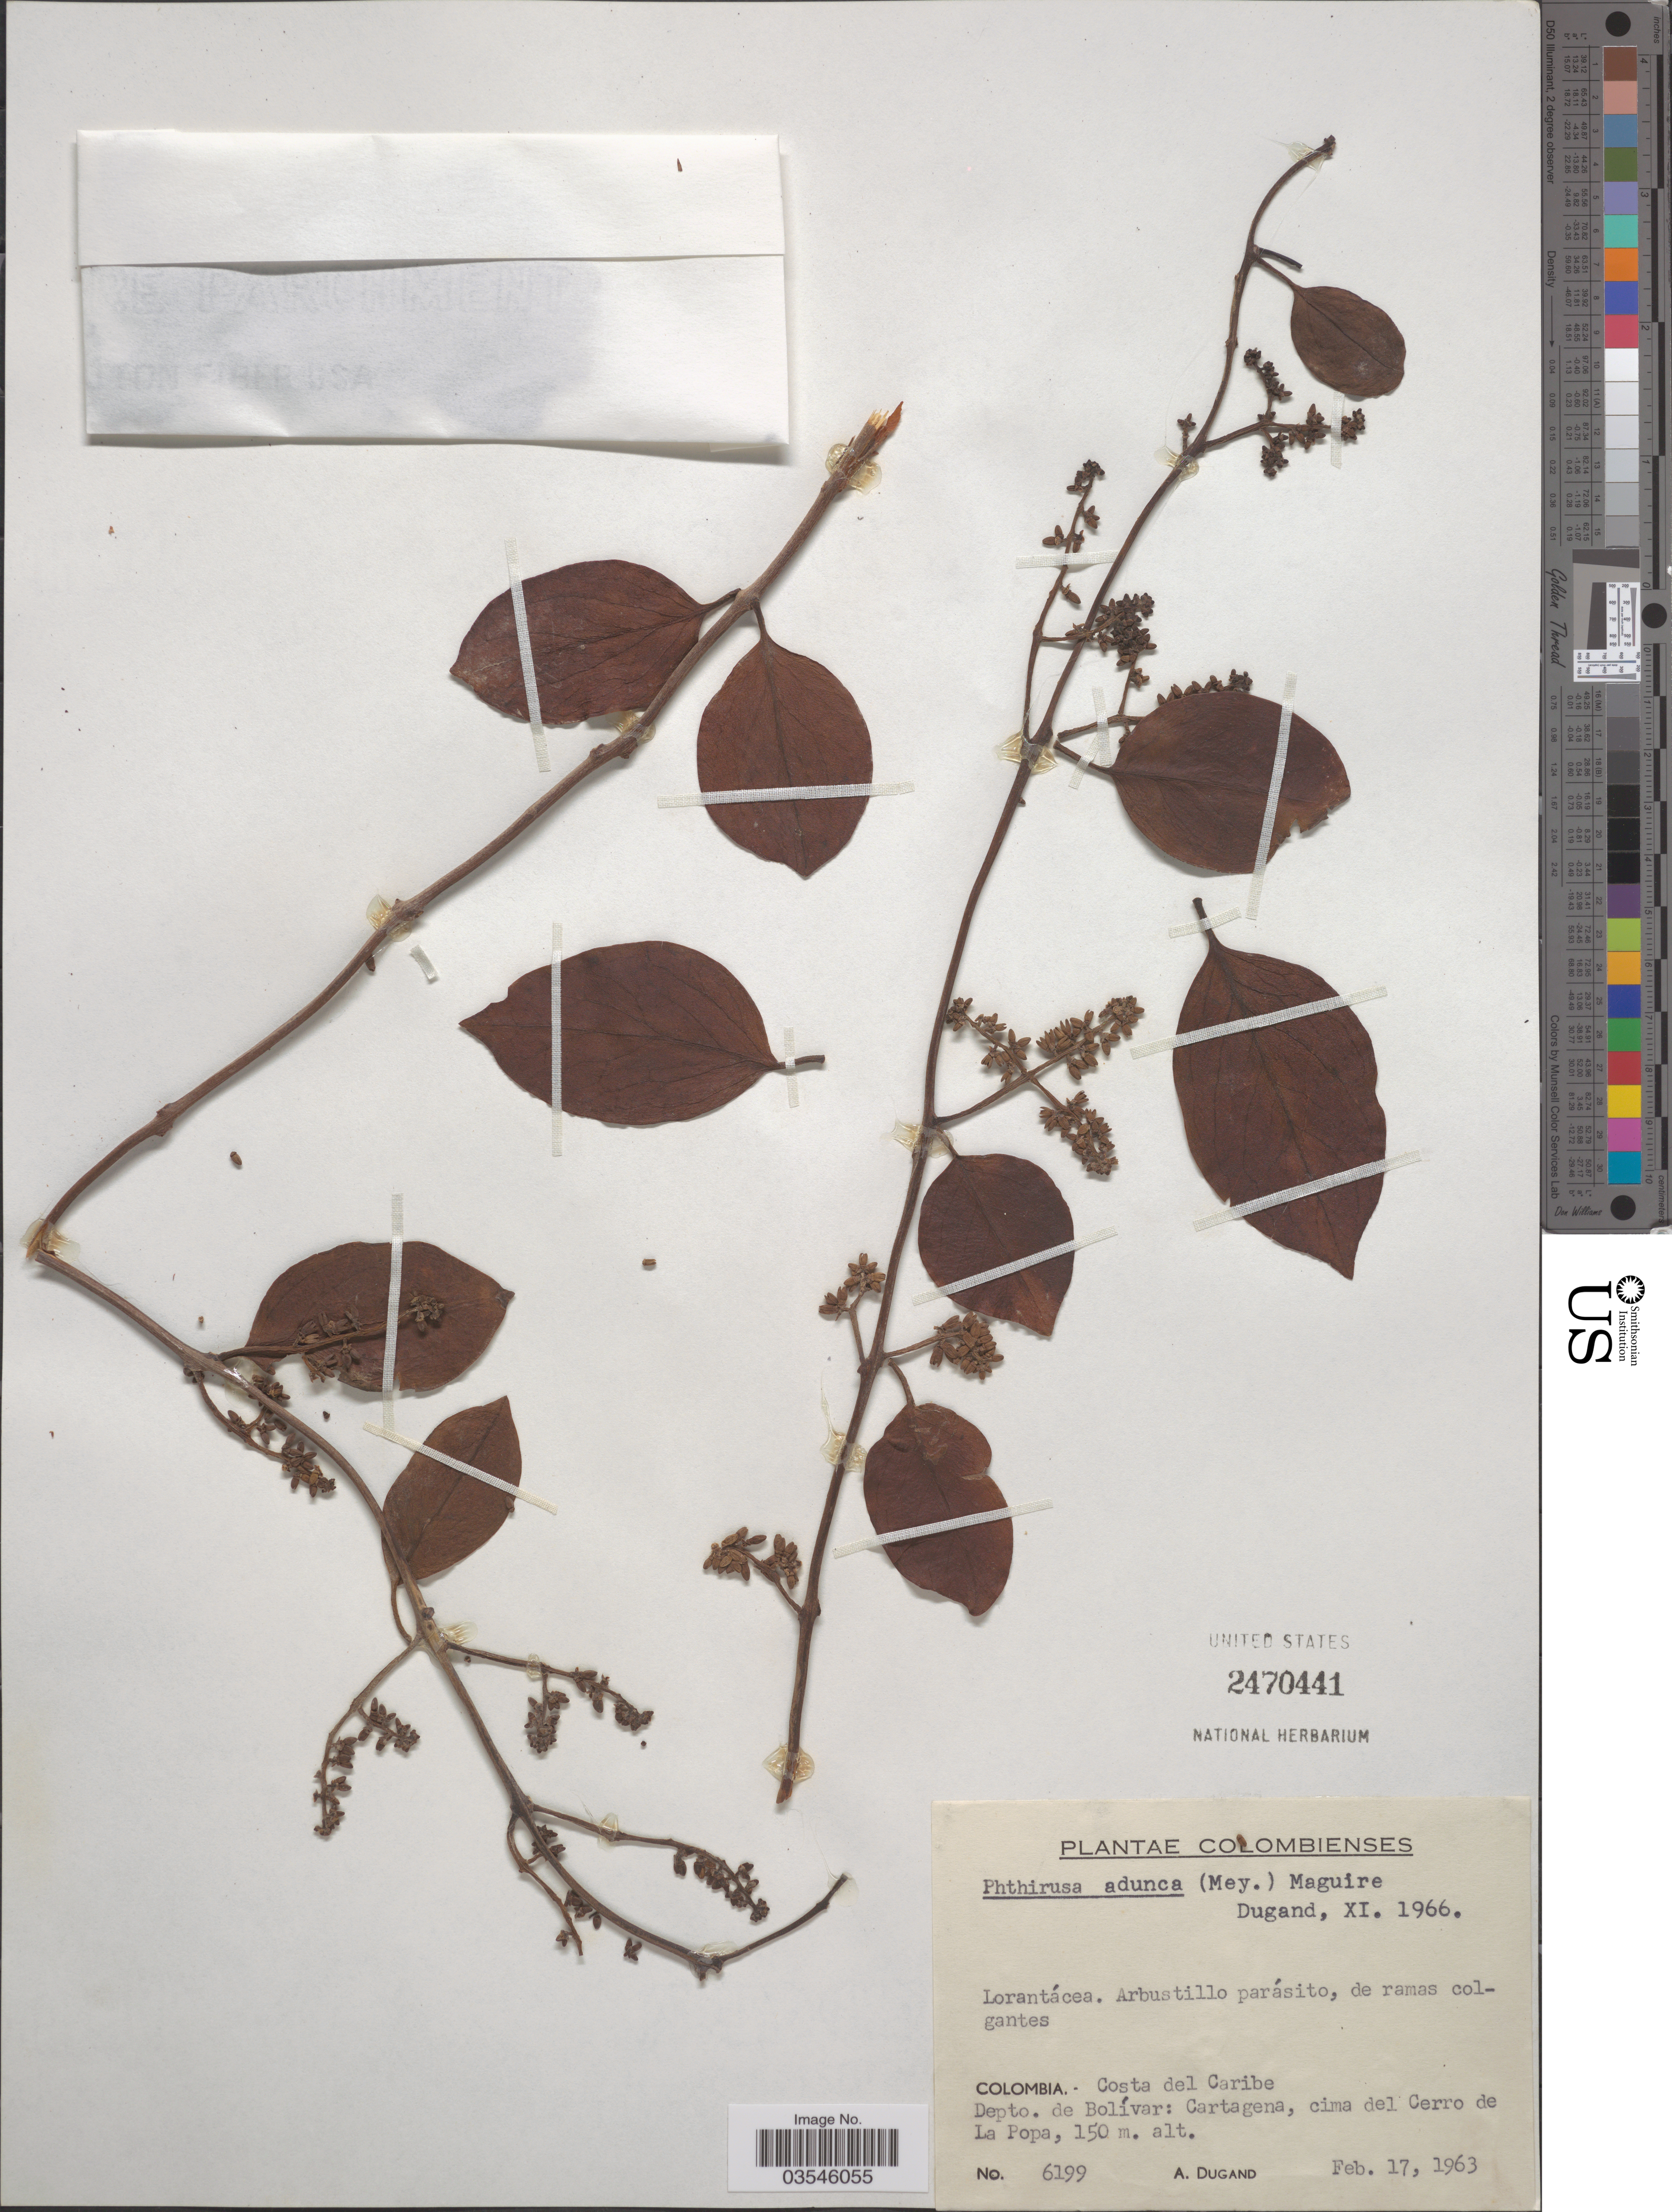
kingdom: Plantae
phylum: Tracheophyta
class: Magnoliopsida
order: Santalales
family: Loranthaceae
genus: Phthirusa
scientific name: Phthirusa adunca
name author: (G. Mey.) Maguire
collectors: A. Dugand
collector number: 6199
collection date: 1963-02-17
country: Colombia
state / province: Bolívar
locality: Costa del Caribe. Depto. de Bolívar: Cartagena, cima del Cerro de La Popa.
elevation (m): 150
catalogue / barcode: US 2470441